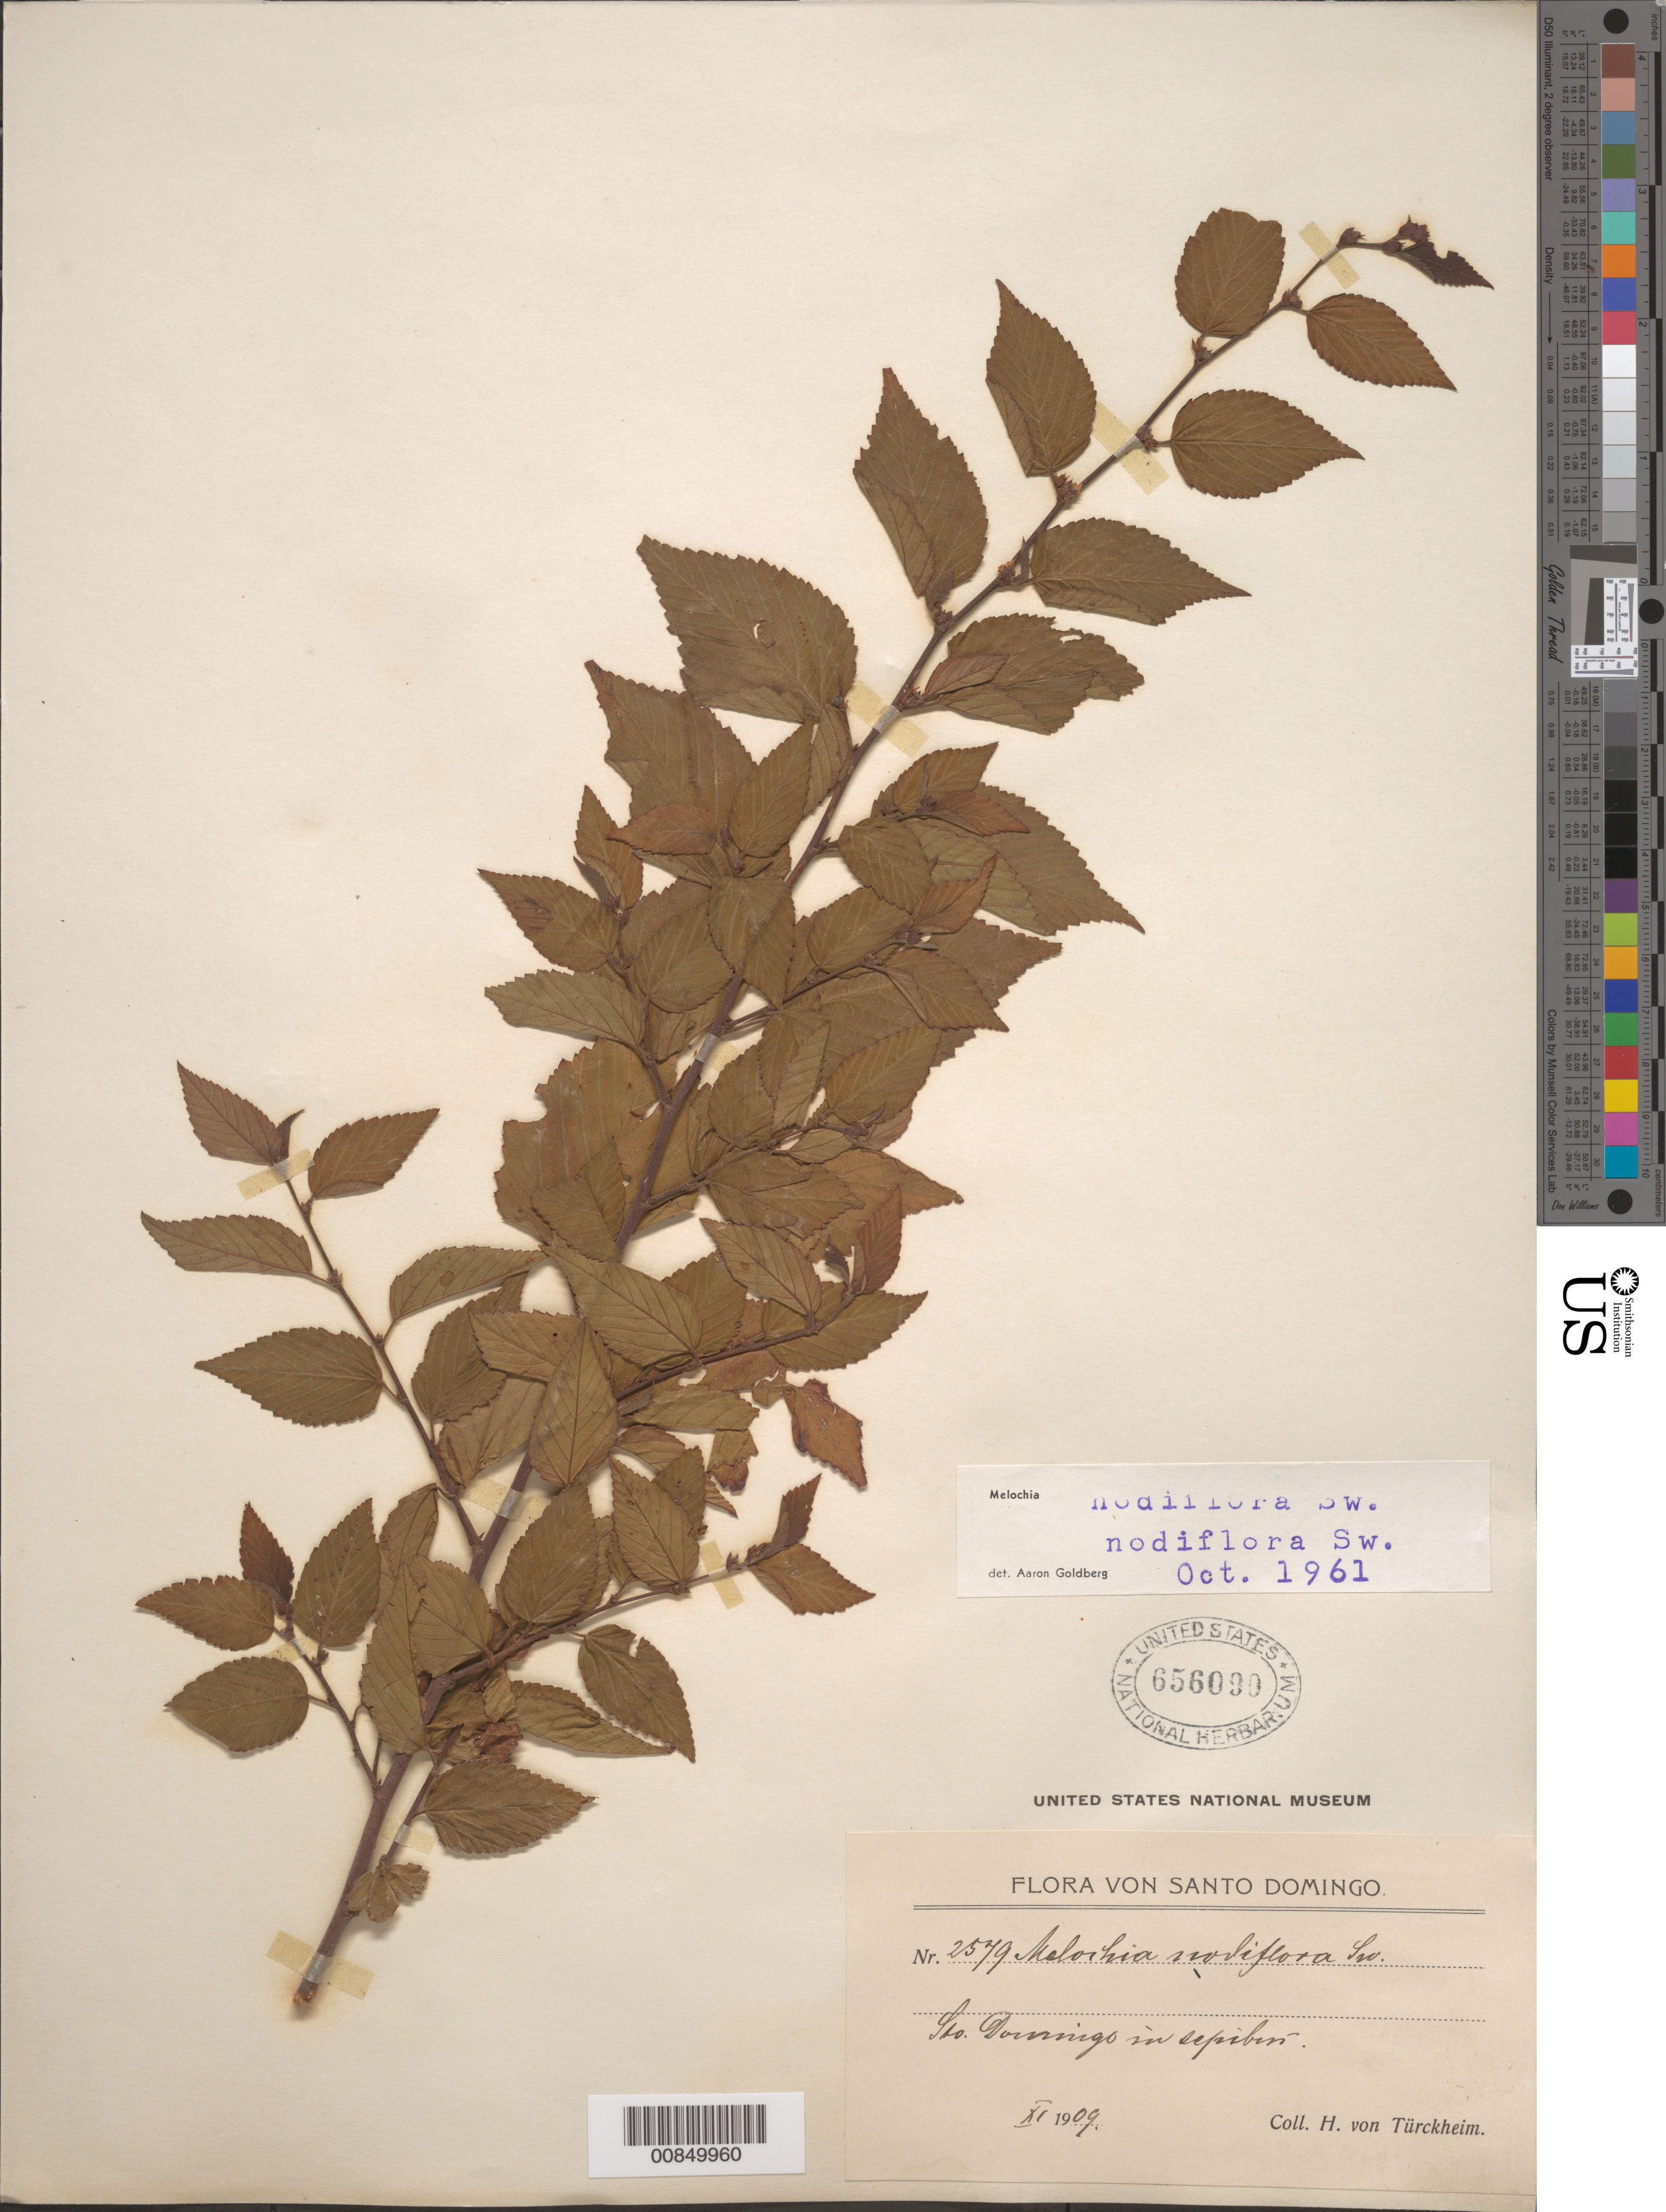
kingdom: Plantae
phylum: Tracheophyta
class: Magnoliopsida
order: Malvales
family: Malvaceae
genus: Melochia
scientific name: Melochia nodiflora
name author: Sw.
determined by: Goldberg, Aaron, (US), NMNH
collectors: H. von Türckheim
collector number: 2579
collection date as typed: Nov 1909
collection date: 1909-11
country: Dominican Republic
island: Hispaniola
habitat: In "sepibins"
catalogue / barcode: US 656090